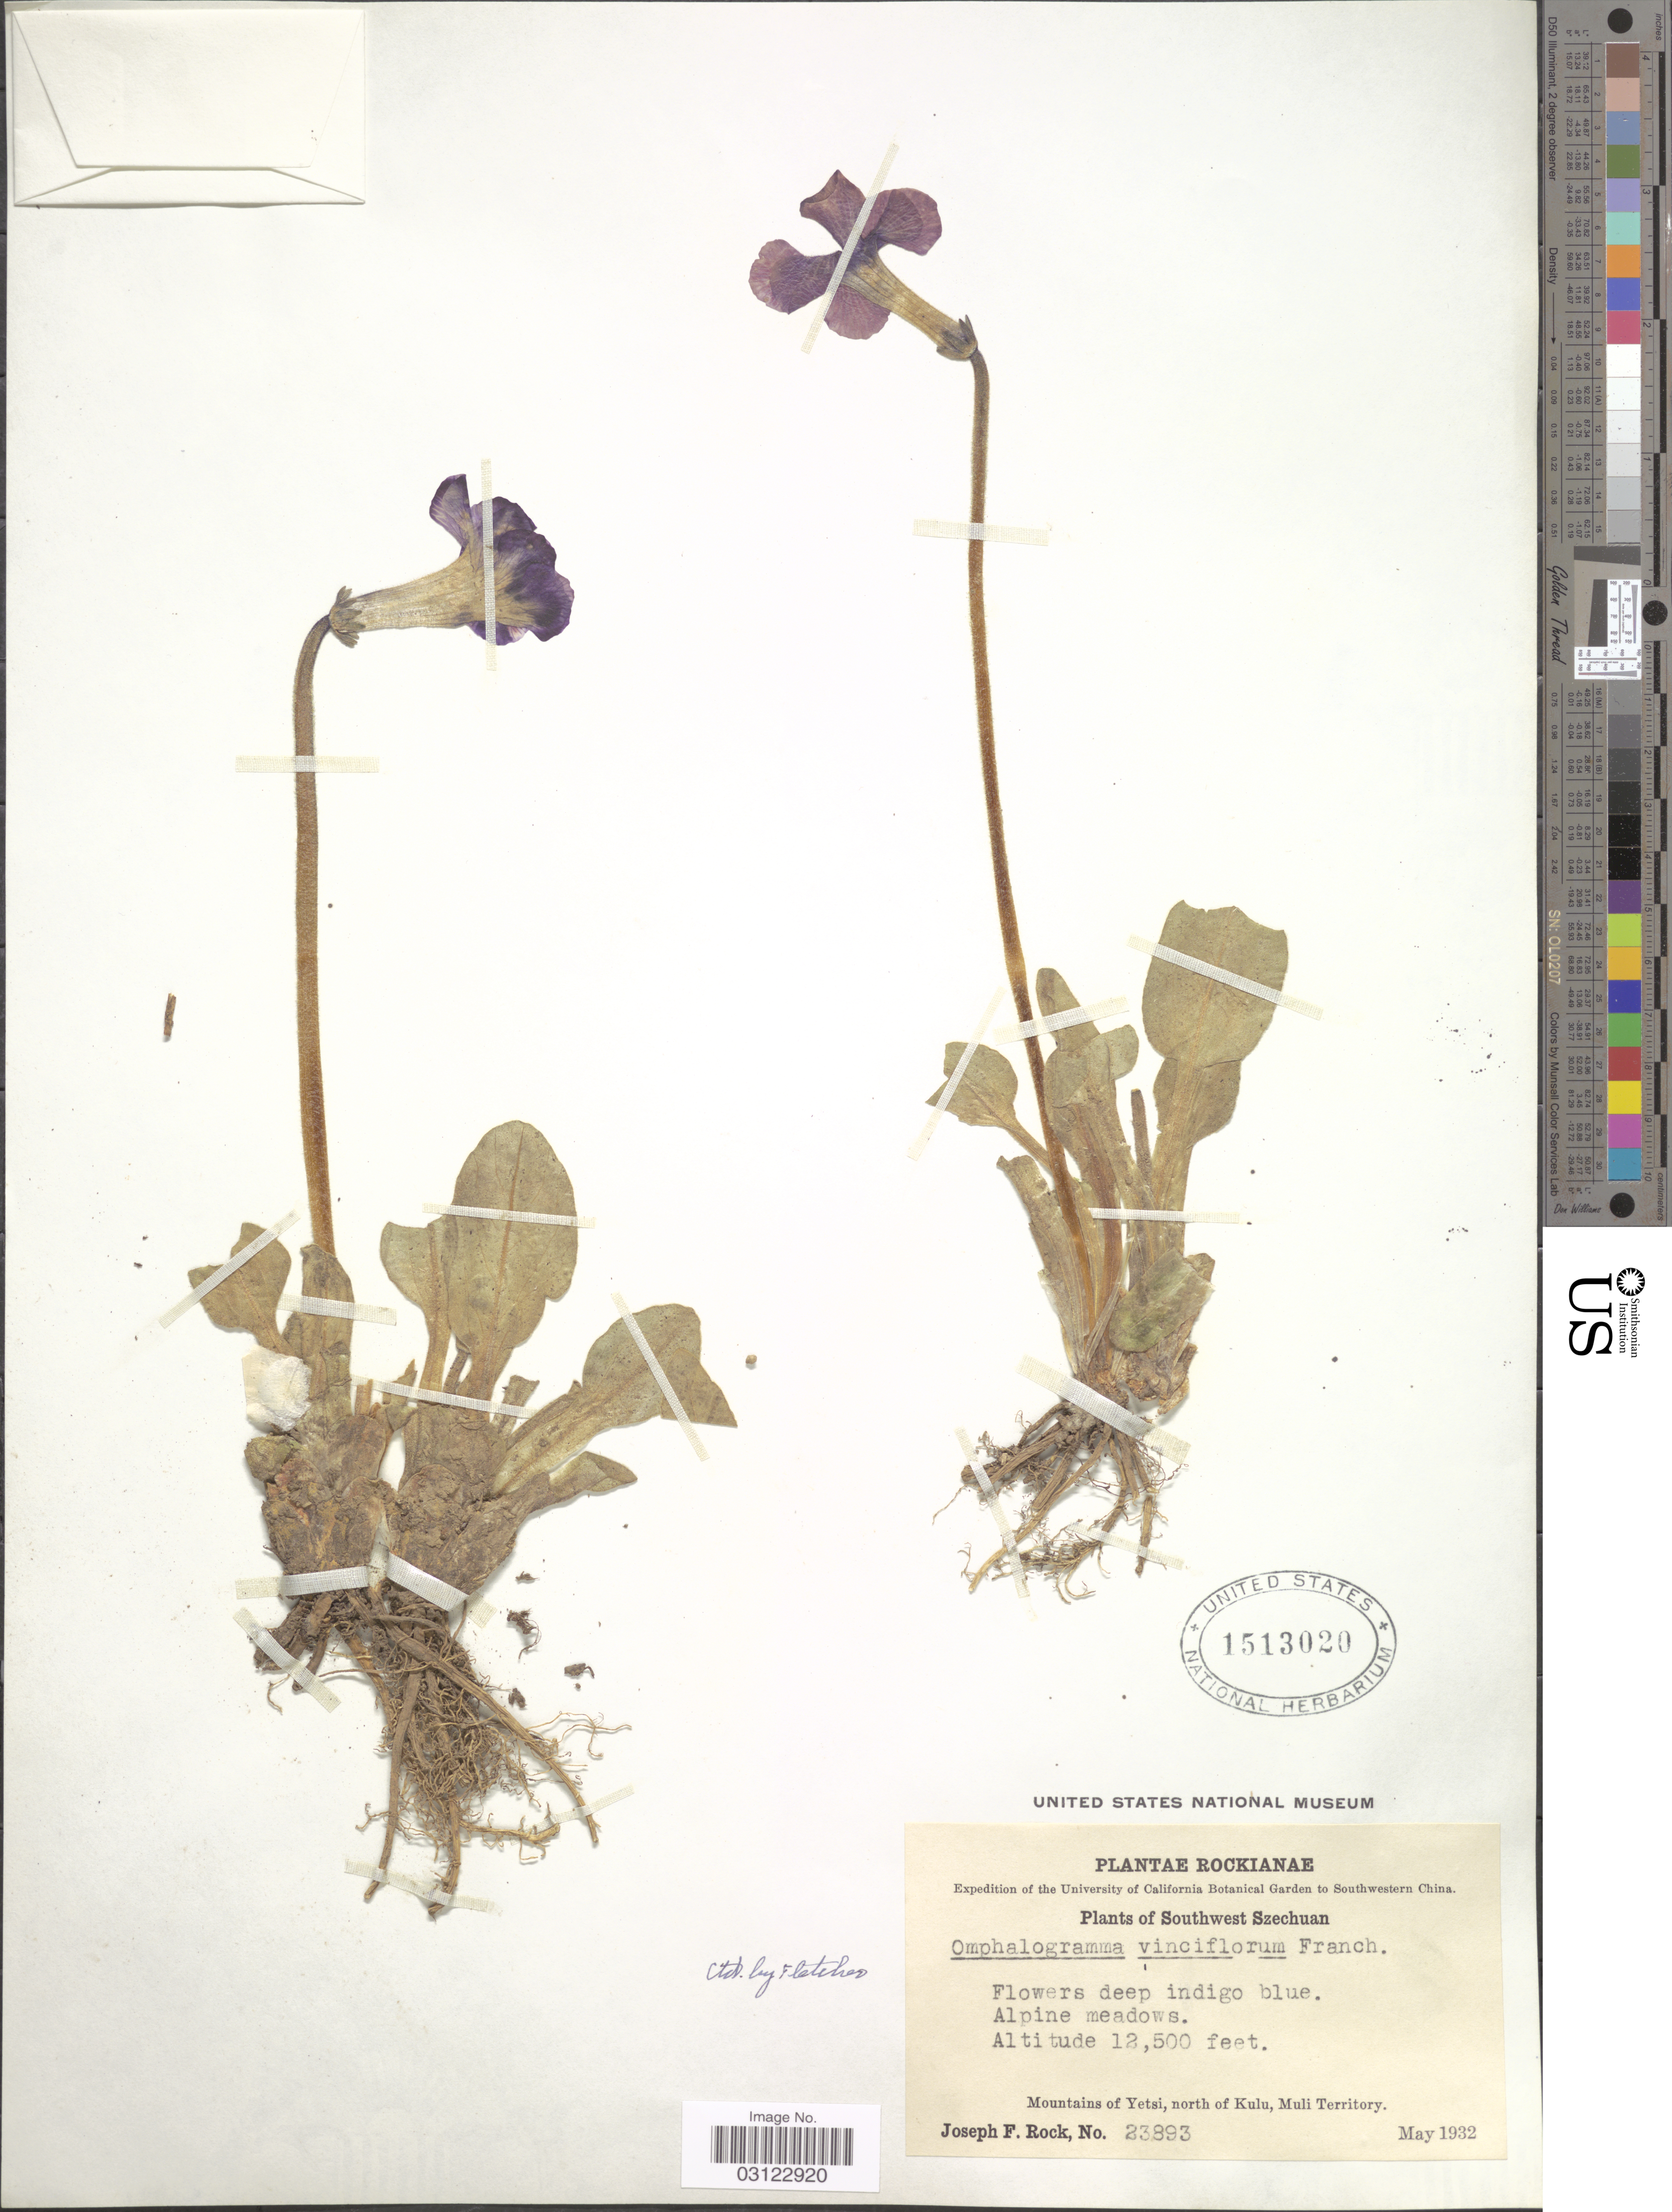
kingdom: Plantae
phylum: Tracheophyta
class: Magnoliopsida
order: Ericales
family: Primulaceae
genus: Omphalogramma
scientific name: Omphalogramma vinciflorum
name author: (Franch.) Franch.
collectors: J. F. Rock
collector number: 23893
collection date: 1932-05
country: China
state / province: Sichuan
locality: Southwestern China. Southwest Szechuan. Alpine meadows. Mountains of Yetsi, north of Kulu, Muli Territory.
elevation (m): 3810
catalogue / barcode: US 1513020